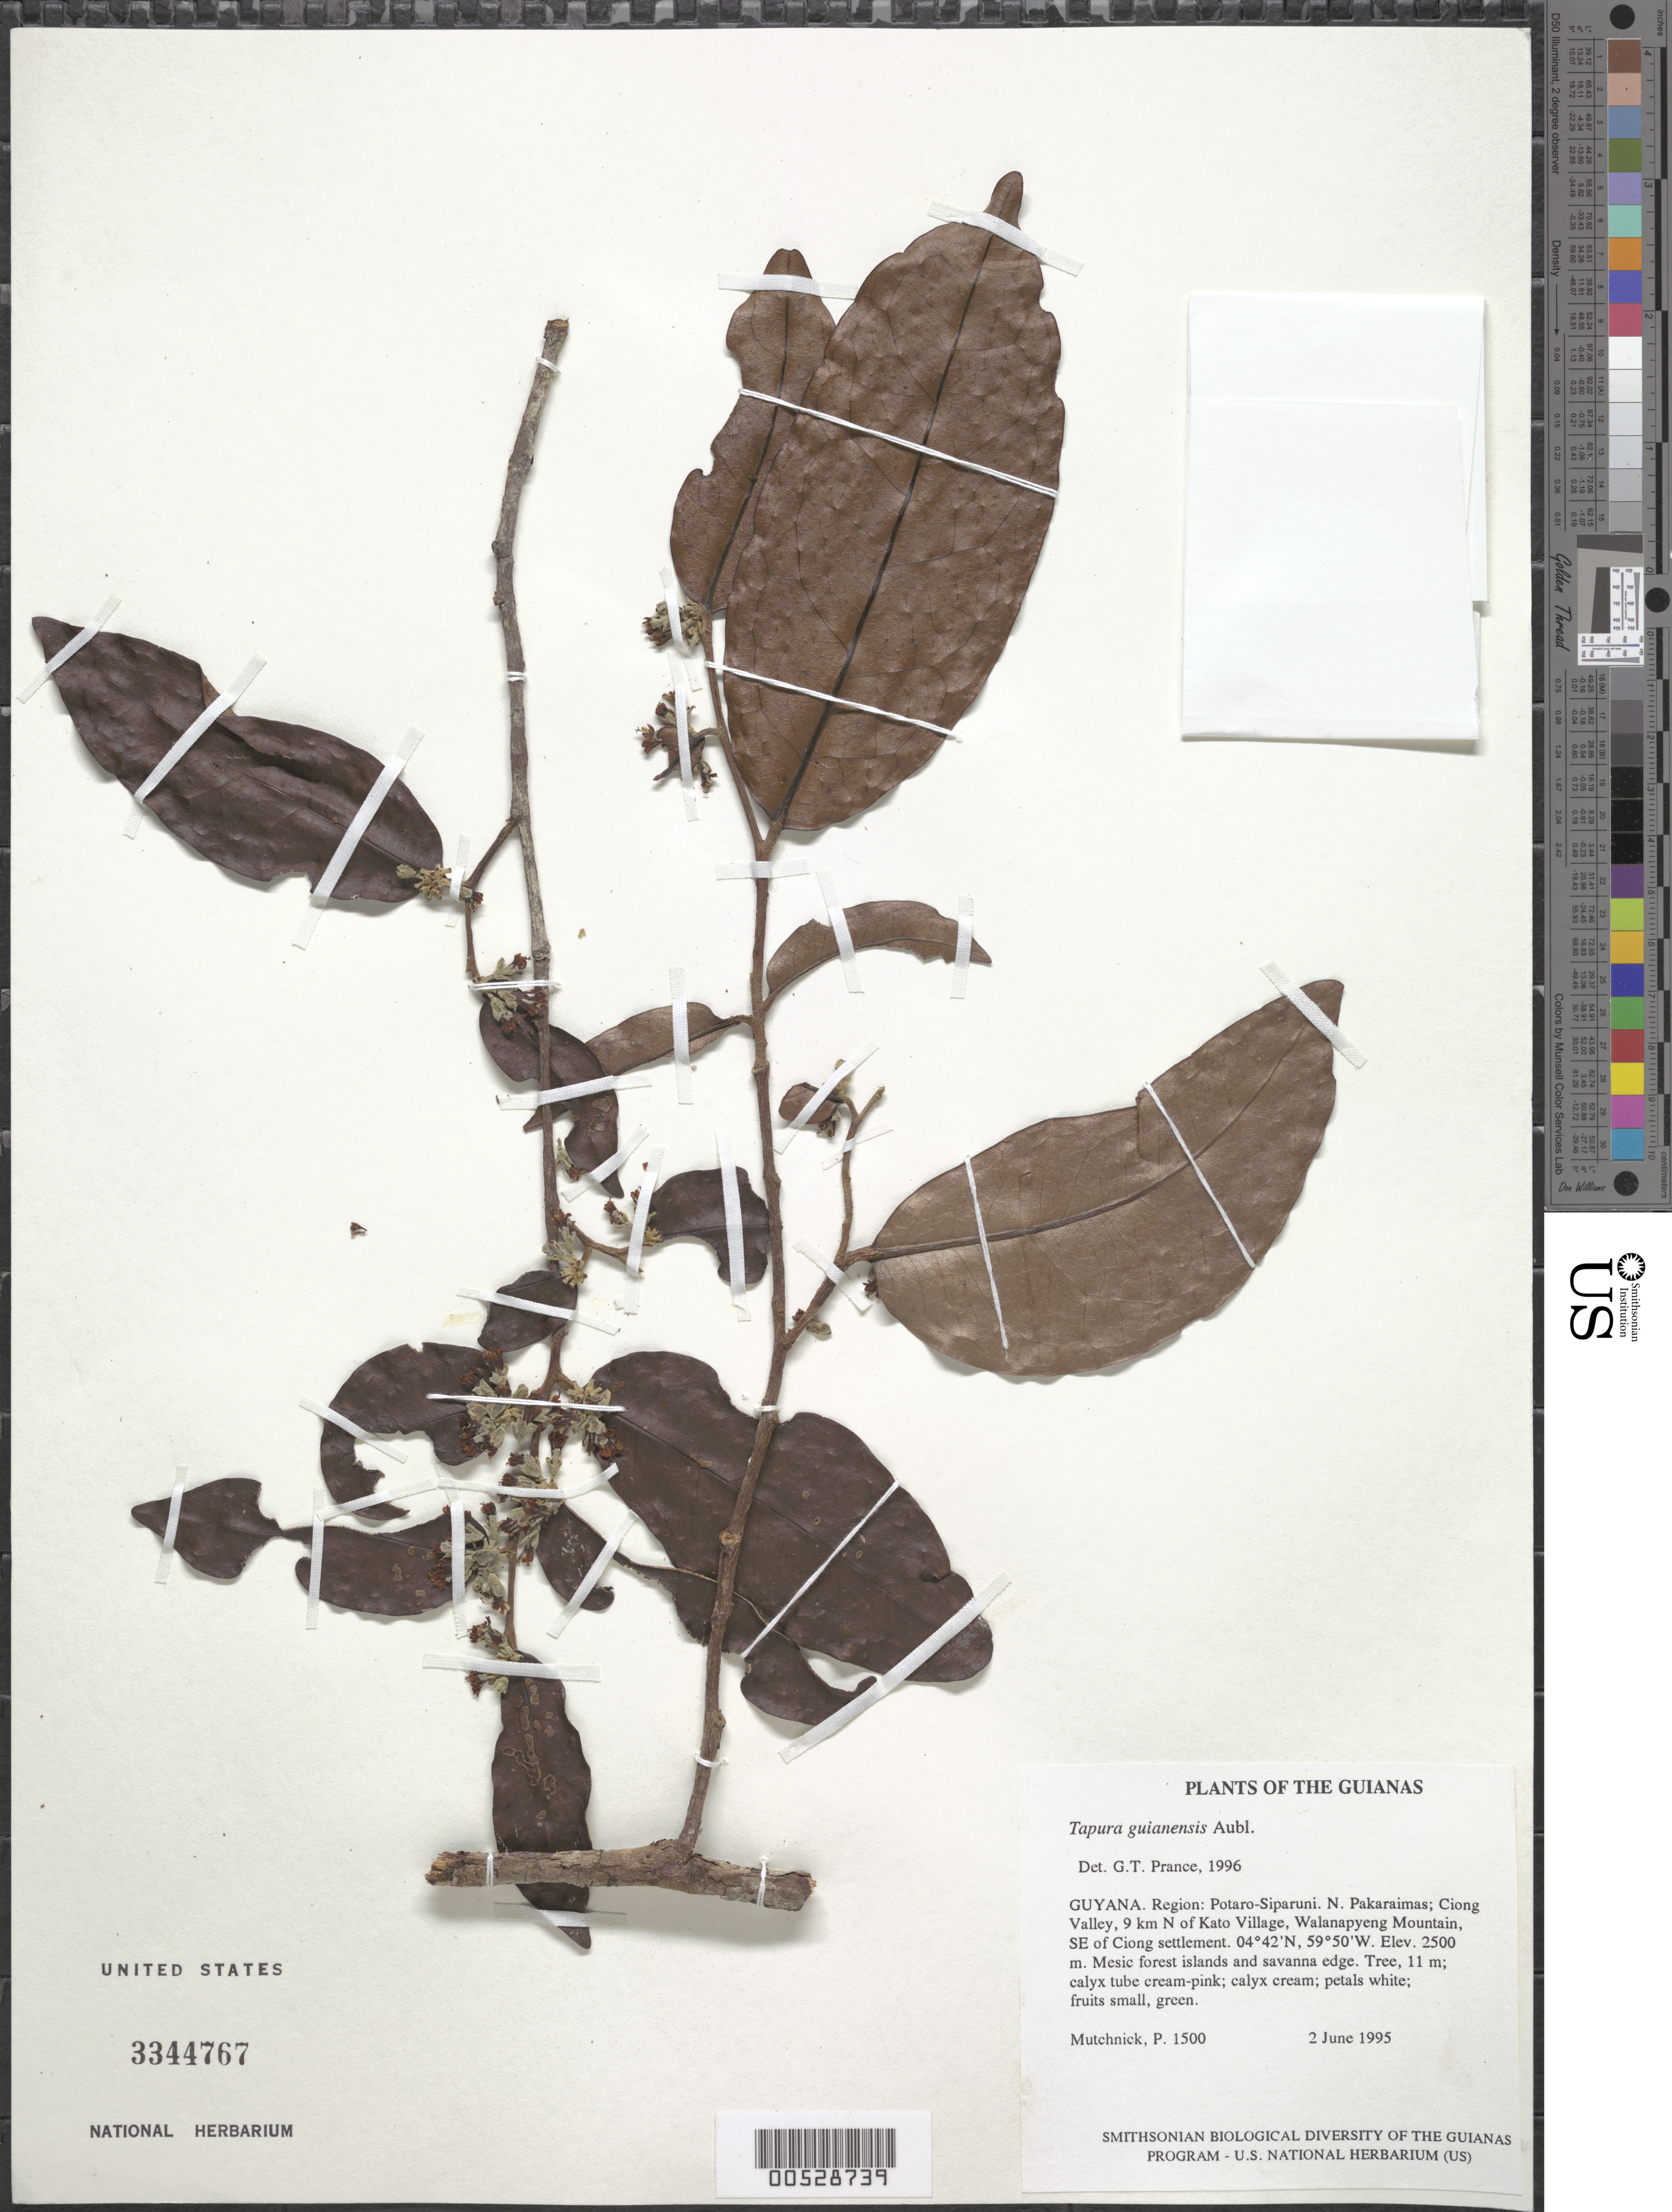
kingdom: Plantae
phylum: Tracheophyta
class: Magnoliopsida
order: Malpighiales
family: Dichapetalaceae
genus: Tapura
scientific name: Tapura guianensis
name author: Aubl.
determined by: Prance, G. T.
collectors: P. Mutchnick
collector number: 1500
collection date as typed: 2 June 1995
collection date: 1995-06-02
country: Guyana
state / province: Potaro-Siparuni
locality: N. Pakaraimas; Ciong Valley, 9 km N of Kato Village, Walanapyeng Mountain, SE of Ciong settlement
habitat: Mesic forest islands and savanna edge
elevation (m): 2500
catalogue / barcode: US 3344767